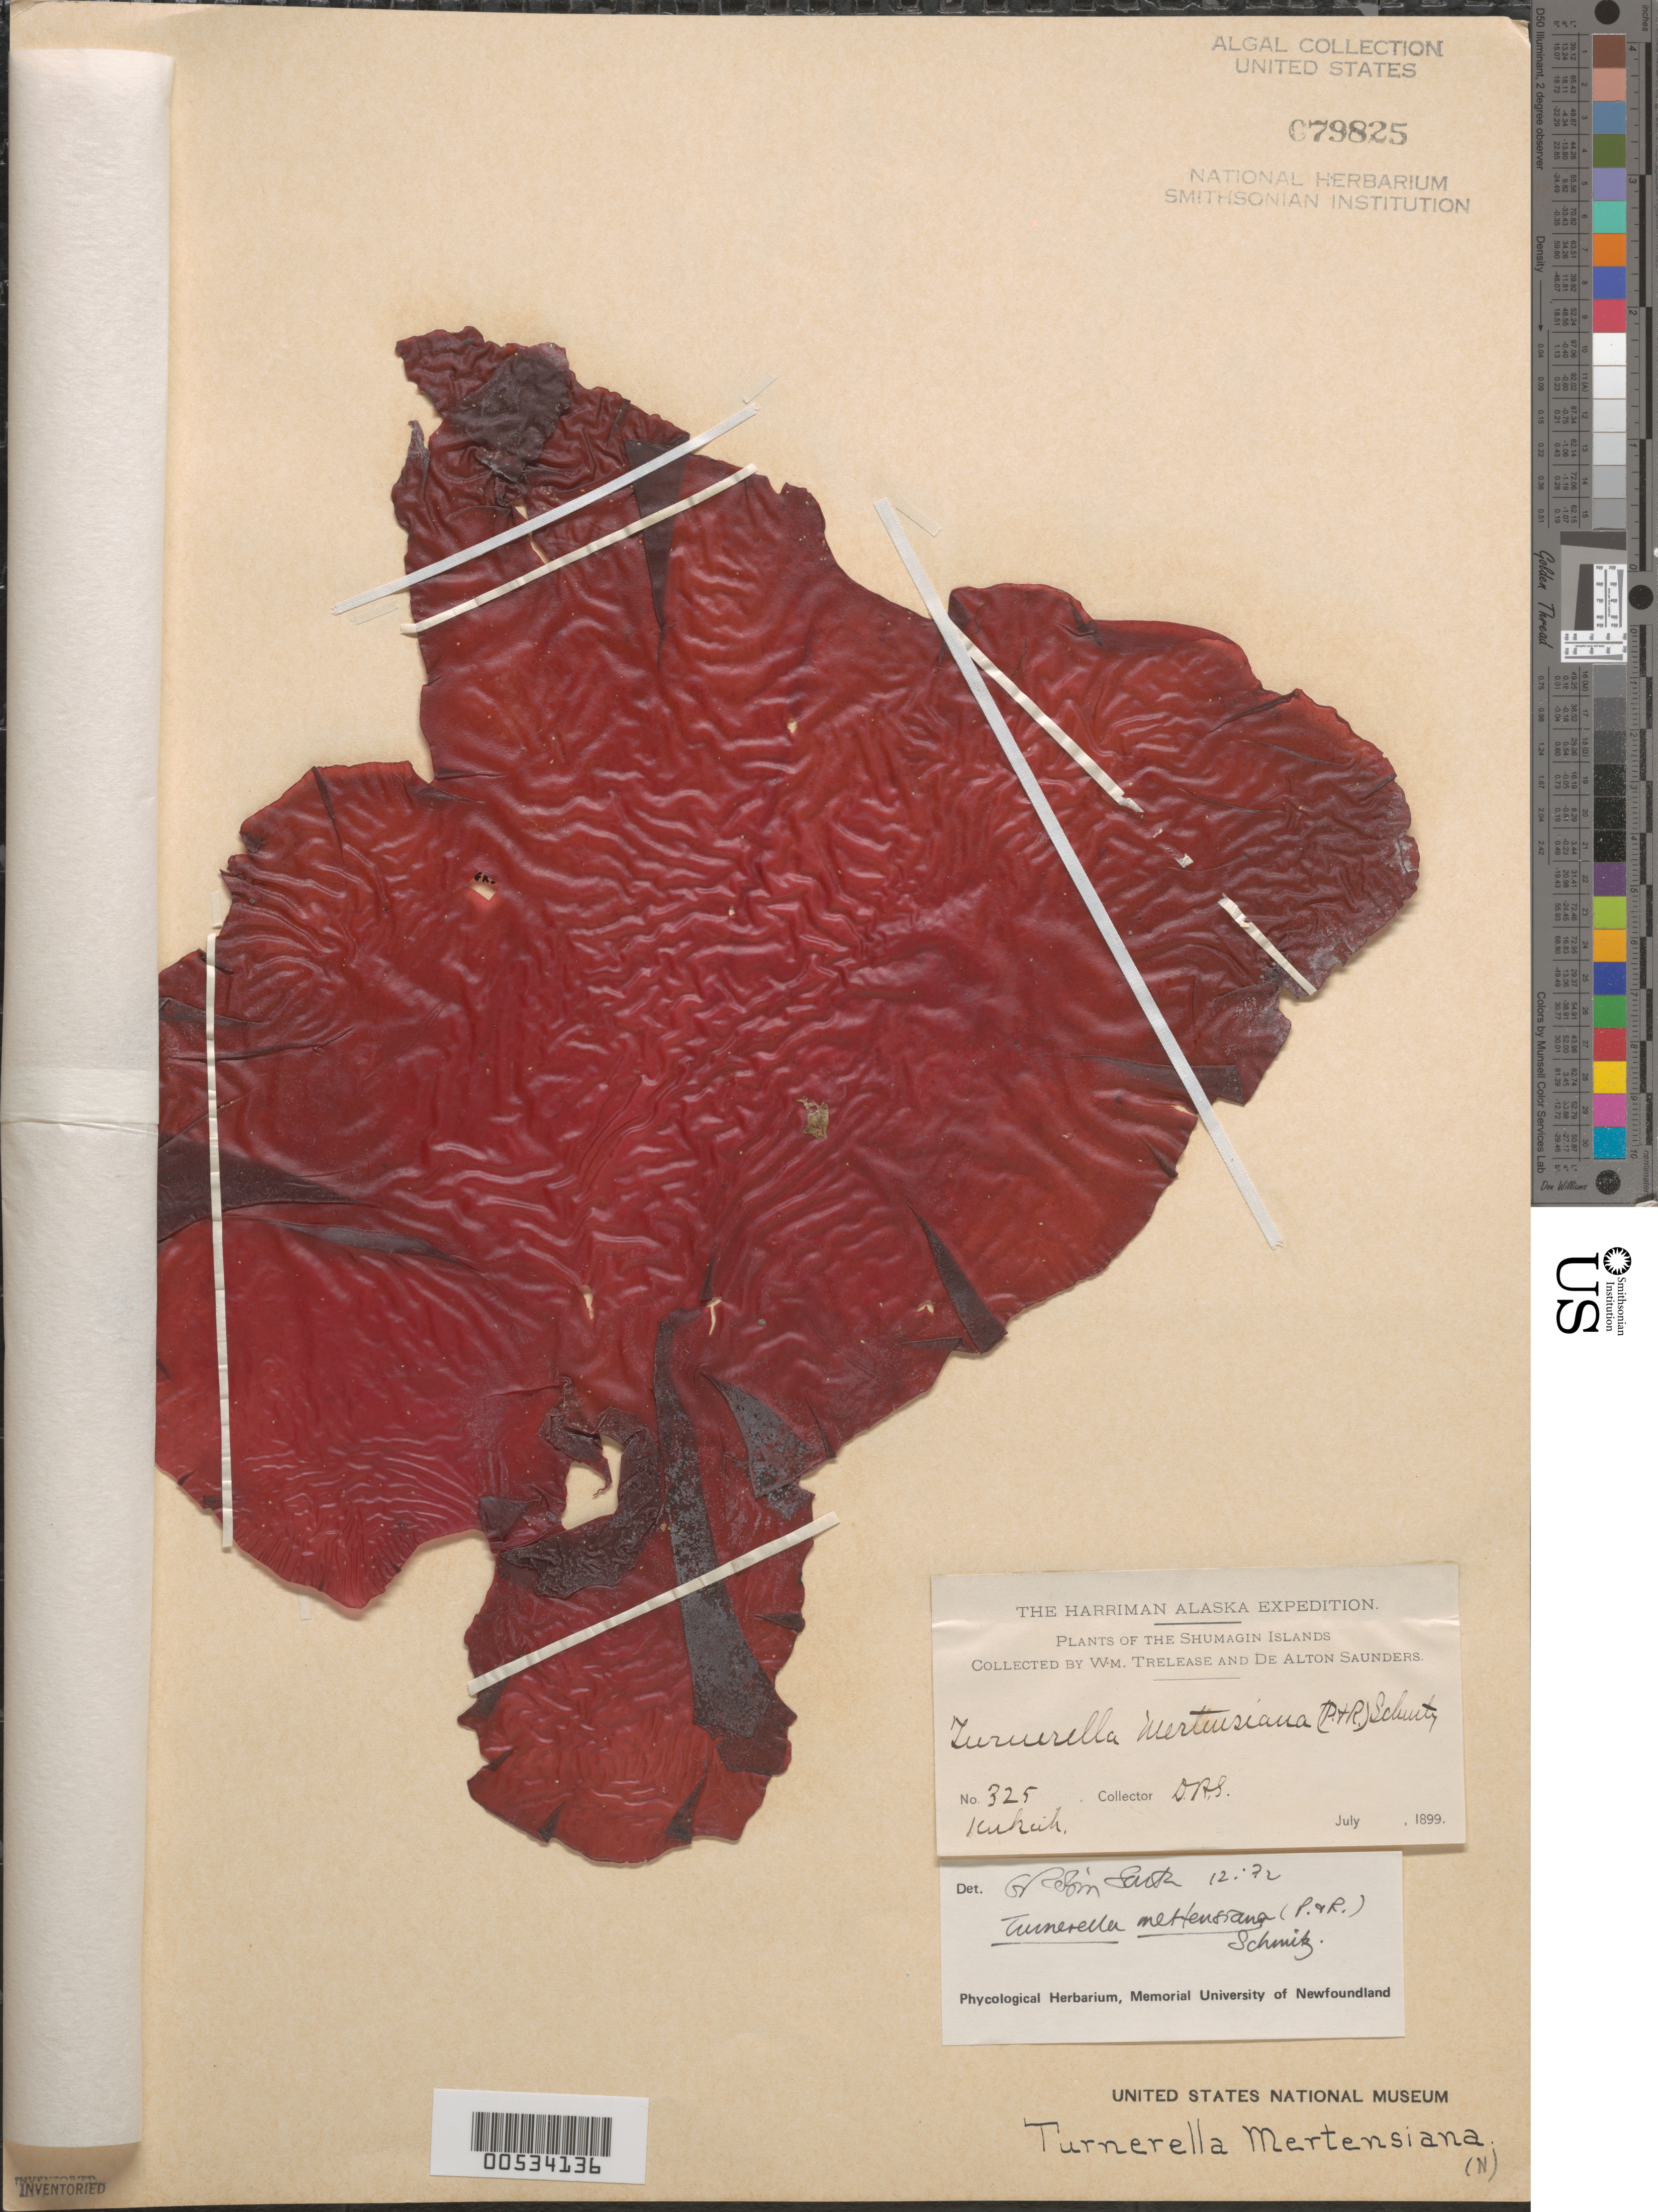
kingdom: Plantae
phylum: Rhodophyta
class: Florideophyceae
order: Gigartinales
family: Furcellariaceae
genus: Turnerella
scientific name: Turnerella mertensiana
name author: (Postels & Rupr.) F. Schmitz in Rosenv.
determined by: South, G. R.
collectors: D. Saunders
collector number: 325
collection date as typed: Jul 1899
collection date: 1899-07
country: United States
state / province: Alaska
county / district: Aleutian Islands Division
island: Shumagin Islands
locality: Kukak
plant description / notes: Harriman Alaska Expedition, 1899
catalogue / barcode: US 79825